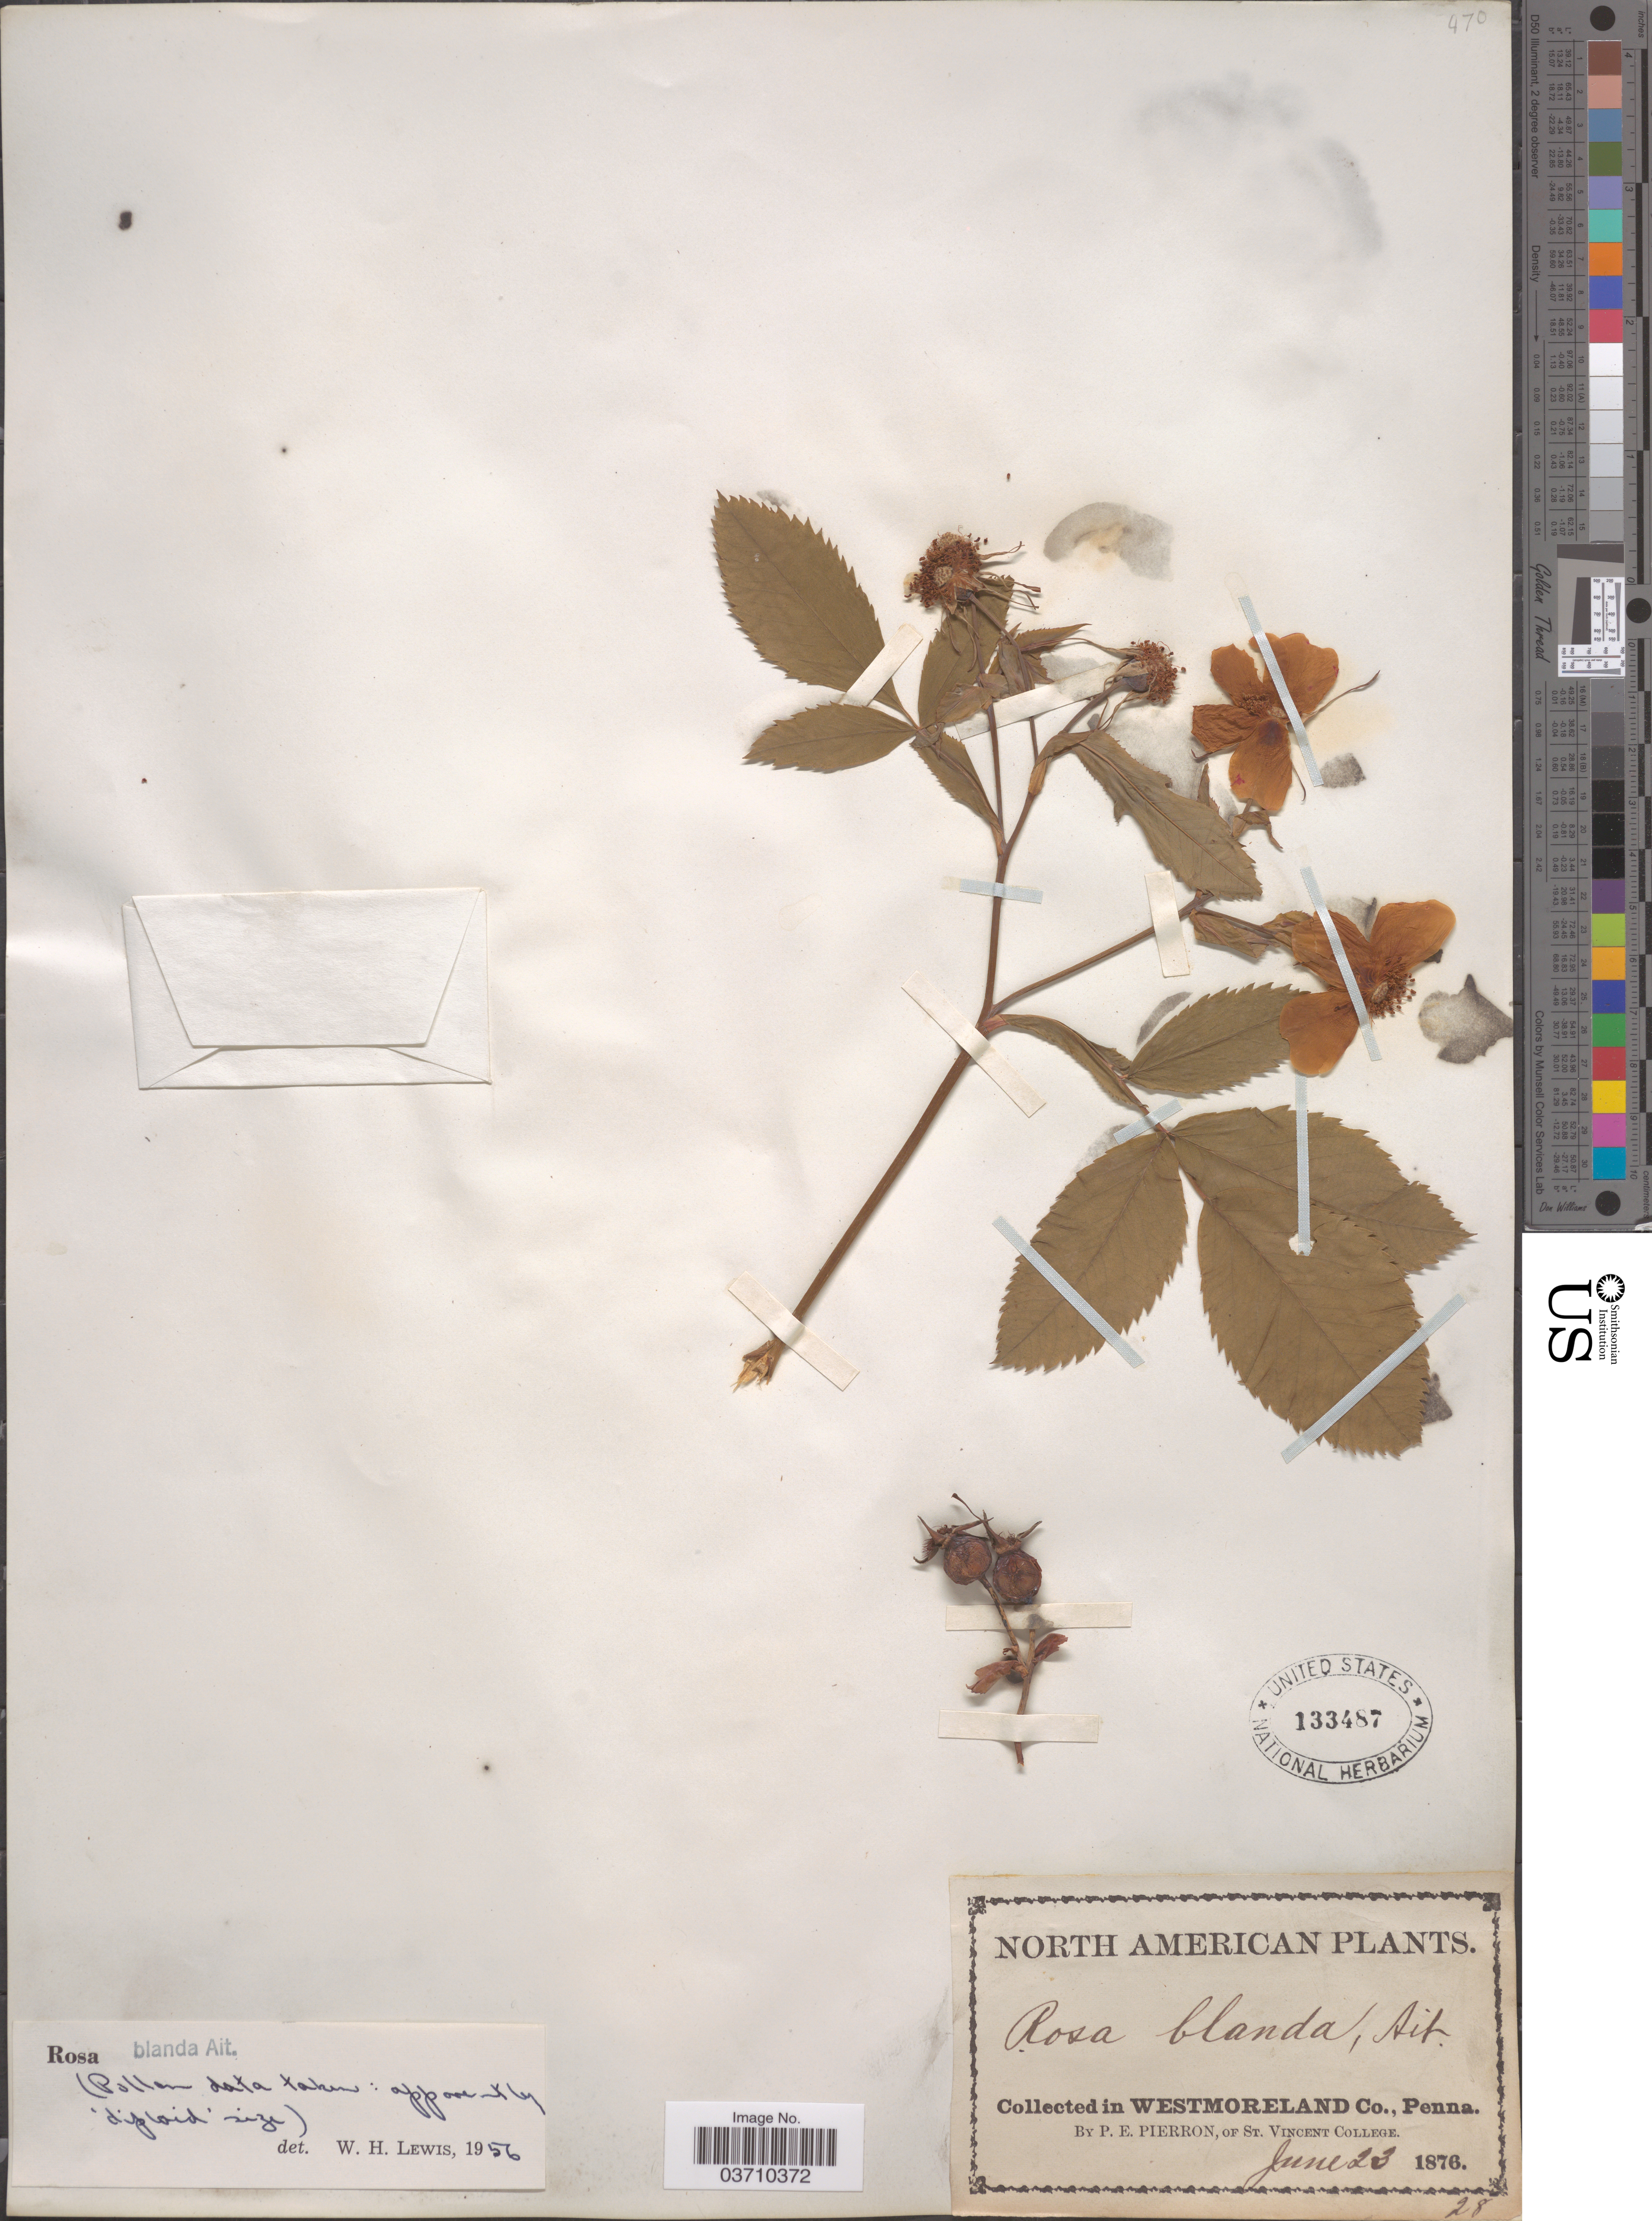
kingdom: Plantae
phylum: Tracheophyta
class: Magnoliopsida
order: Rosales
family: Rosaceae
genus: Rosa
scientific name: Rosa blanda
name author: Aiton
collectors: P. Pierron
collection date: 1876-06-23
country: United States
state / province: Pennsylvania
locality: Westmoreland Co.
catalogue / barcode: US 133487